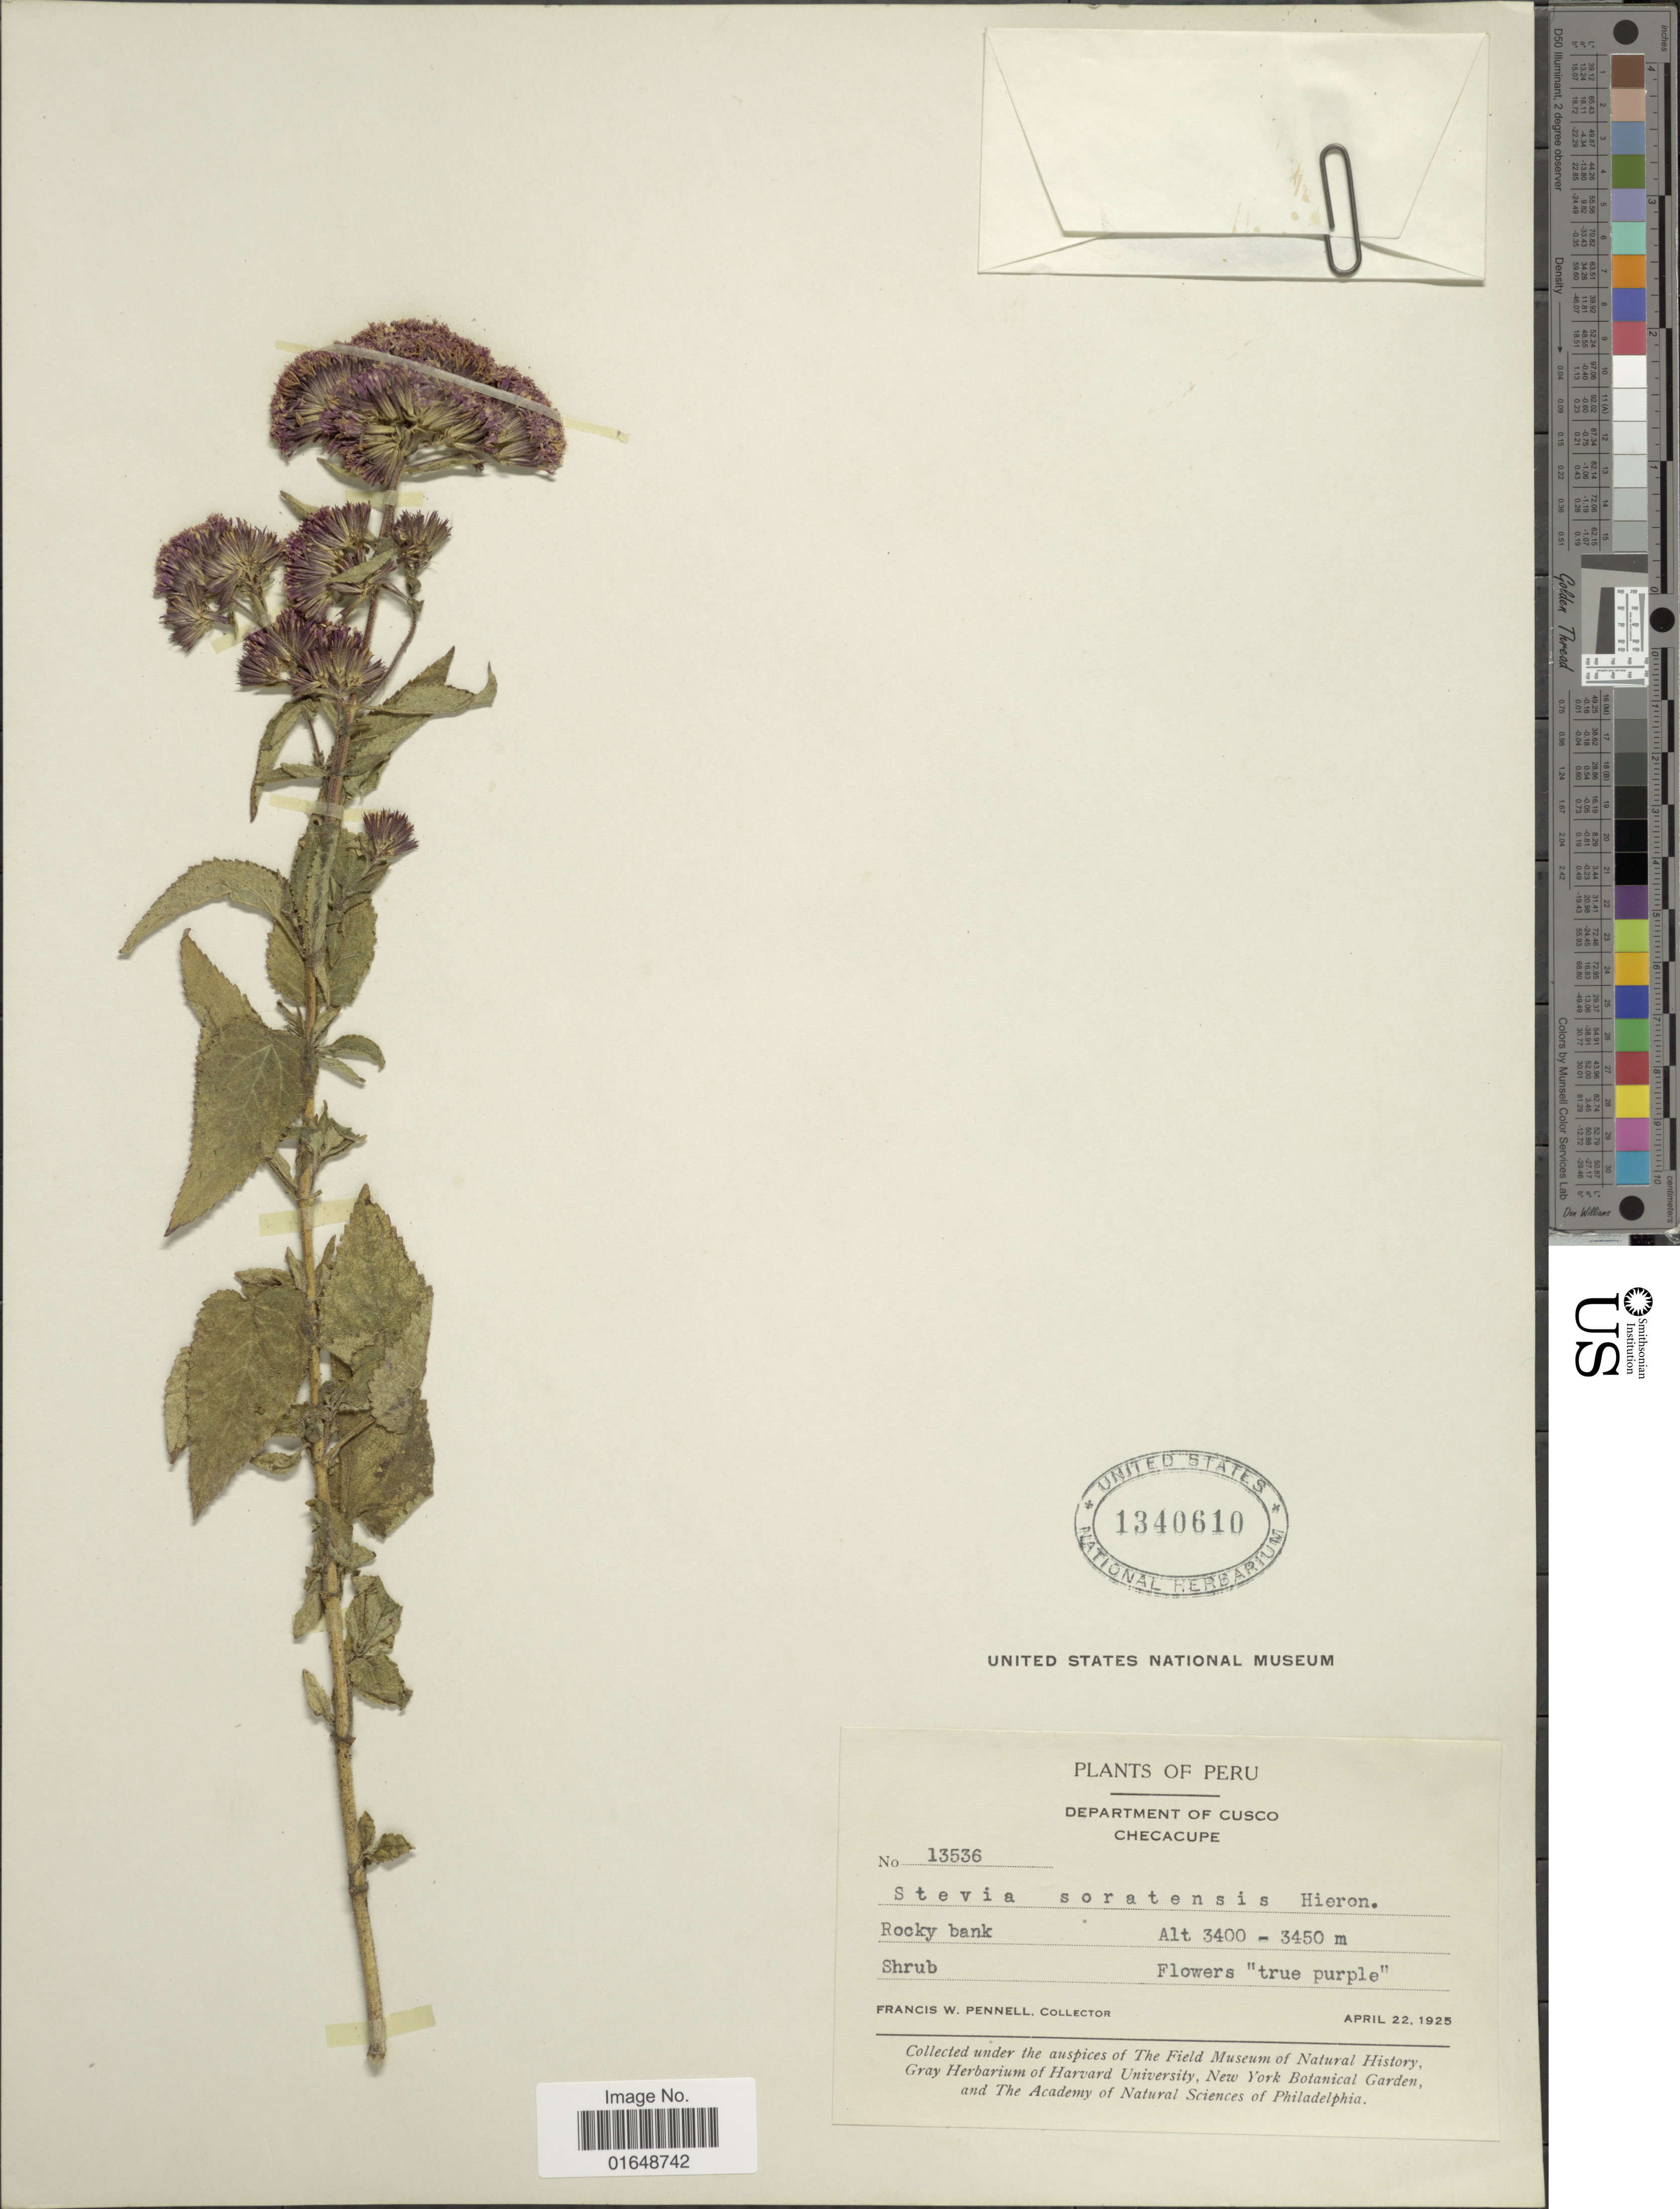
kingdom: Plantae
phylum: Tracheophyta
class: Magnoliopsida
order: Asterales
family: Asteraceae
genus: Stevia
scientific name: Stevia soratensis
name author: Hieron.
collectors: F. W. Pennell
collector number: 13536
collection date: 1925-04-22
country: Peru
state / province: Cusco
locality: Department of Cusco. Checacupe.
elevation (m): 3400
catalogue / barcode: US 1340610